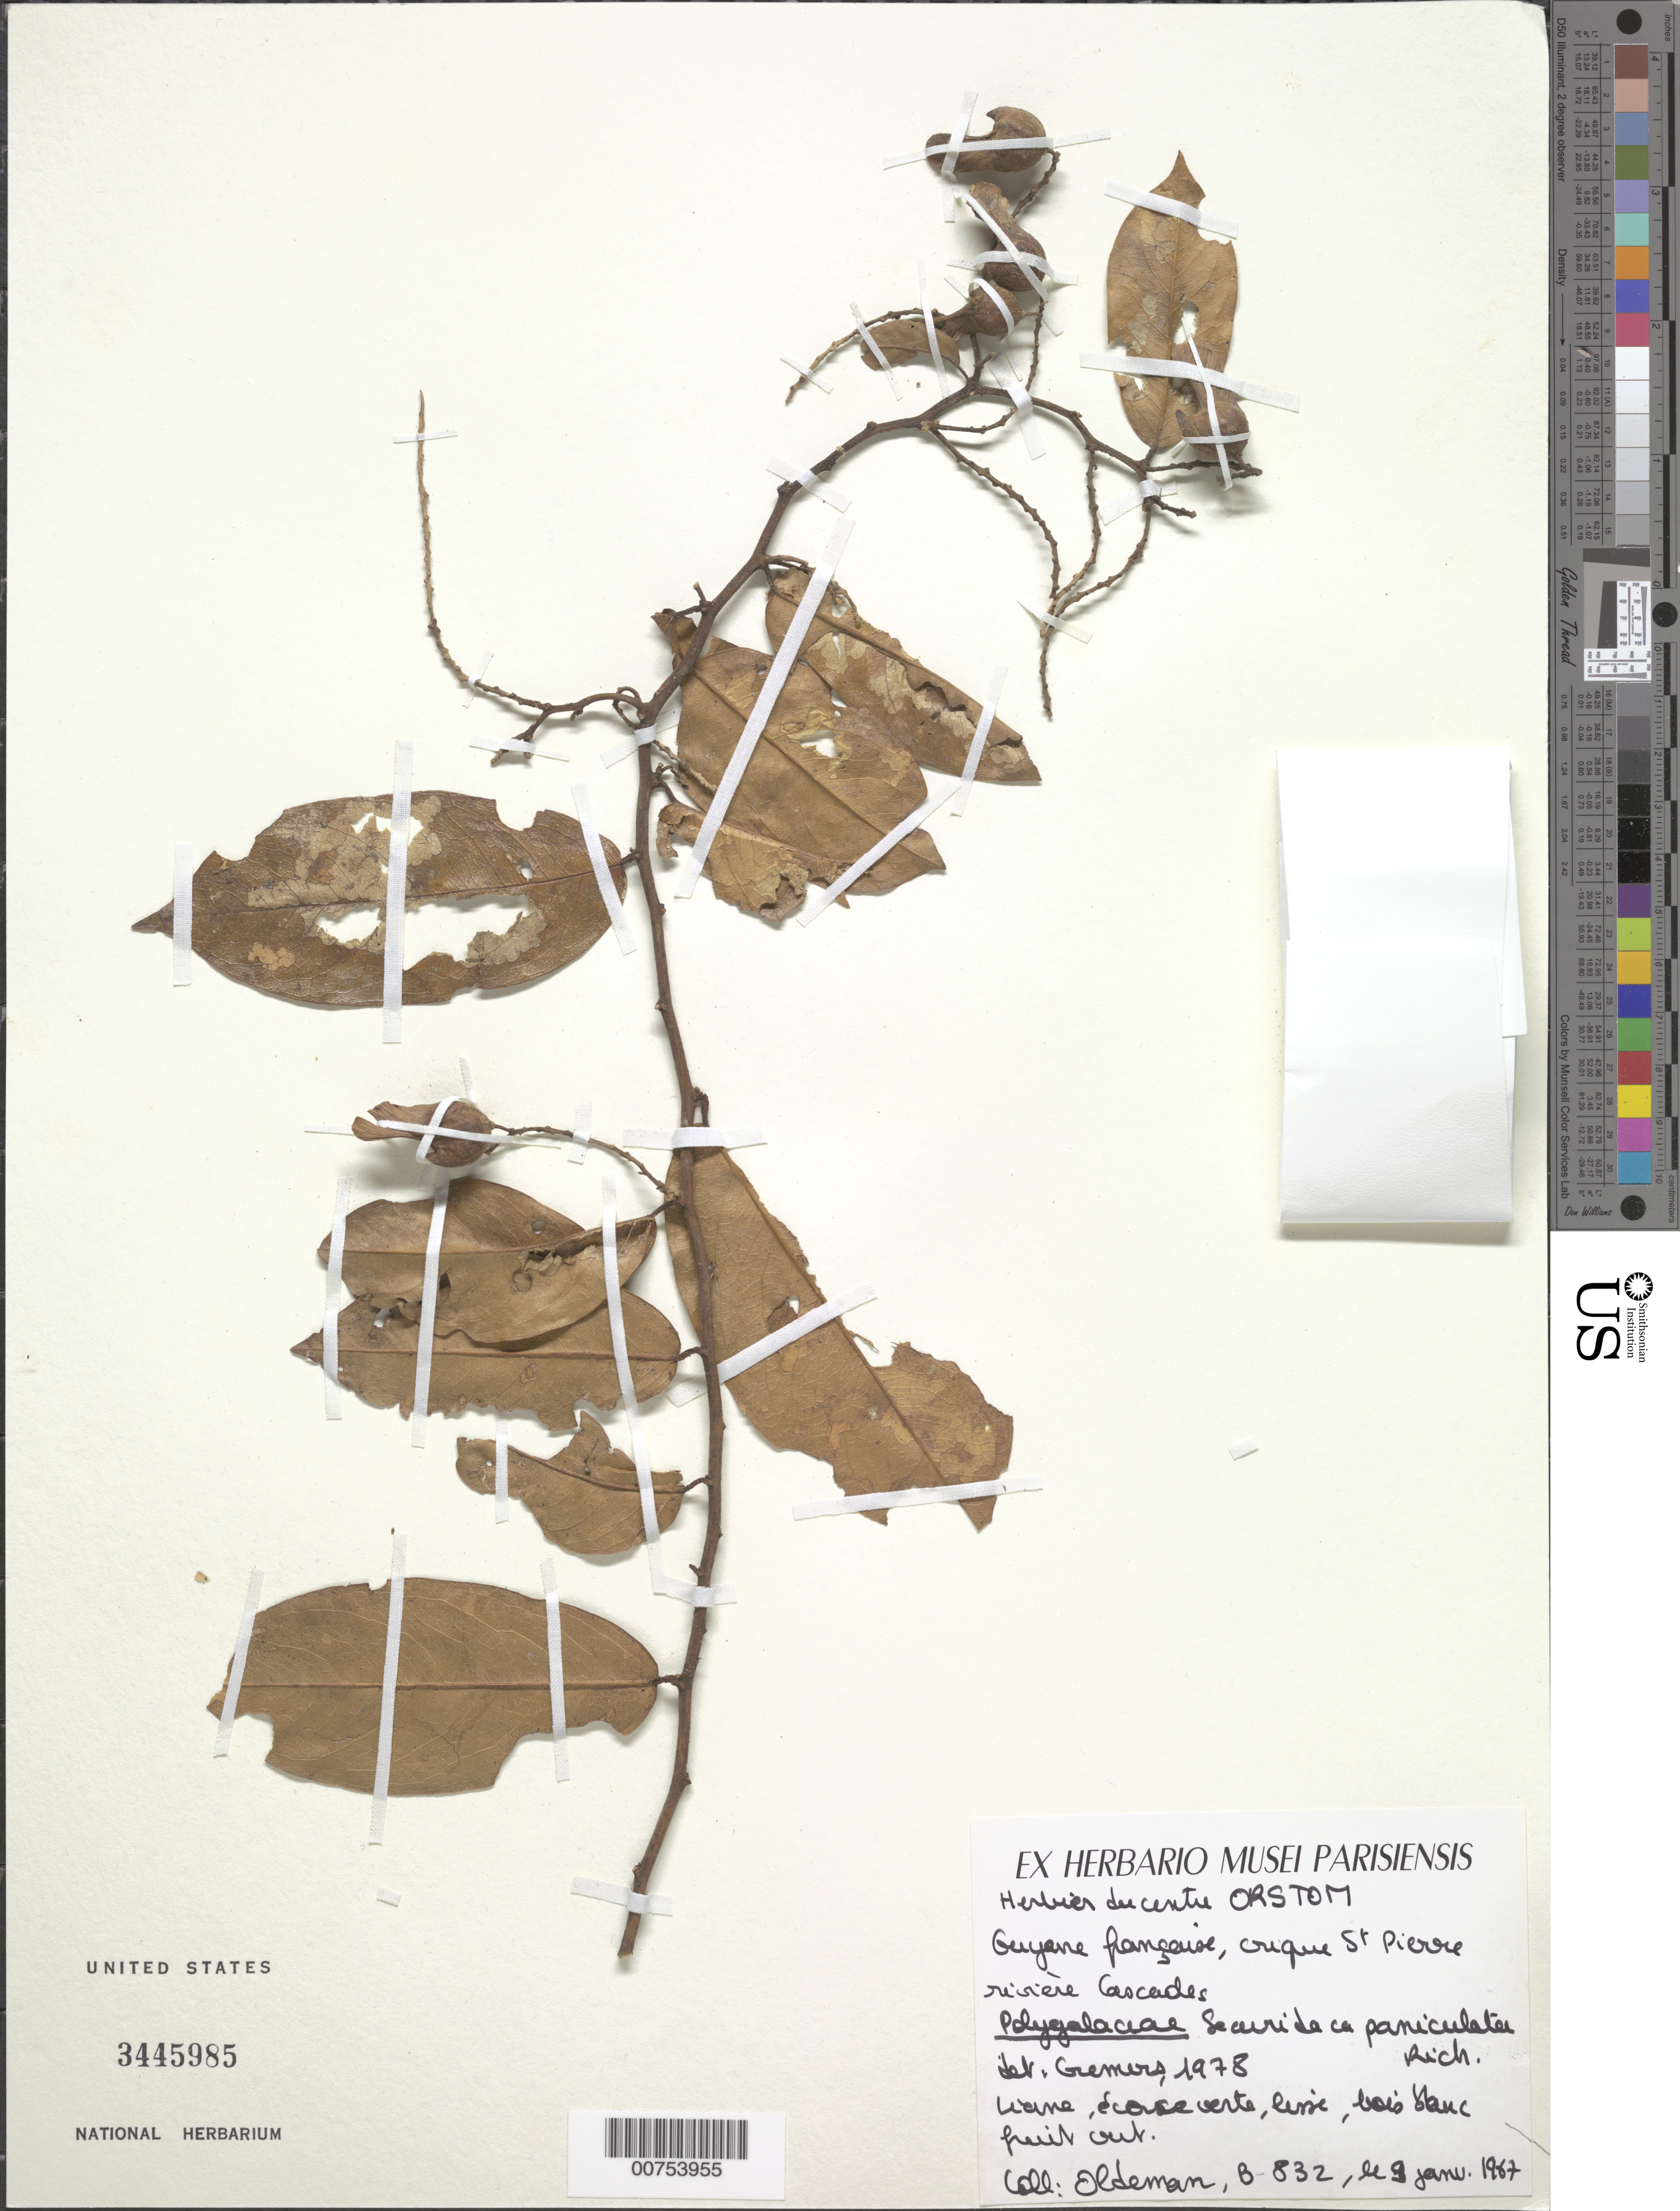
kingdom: Plantae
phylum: Tracheophyta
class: Magnoliopsida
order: Fabales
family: Polygalaceae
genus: Securidaca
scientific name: Securidaca paniculata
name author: Rich.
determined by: Cremers, Georges A.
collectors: R. Oldeman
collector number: B 832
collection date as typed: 9-Jan-67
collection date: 1967-01-09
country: French Guiana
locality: Rivière des Cascades, crique St. Pierre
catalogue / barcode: US 3445985